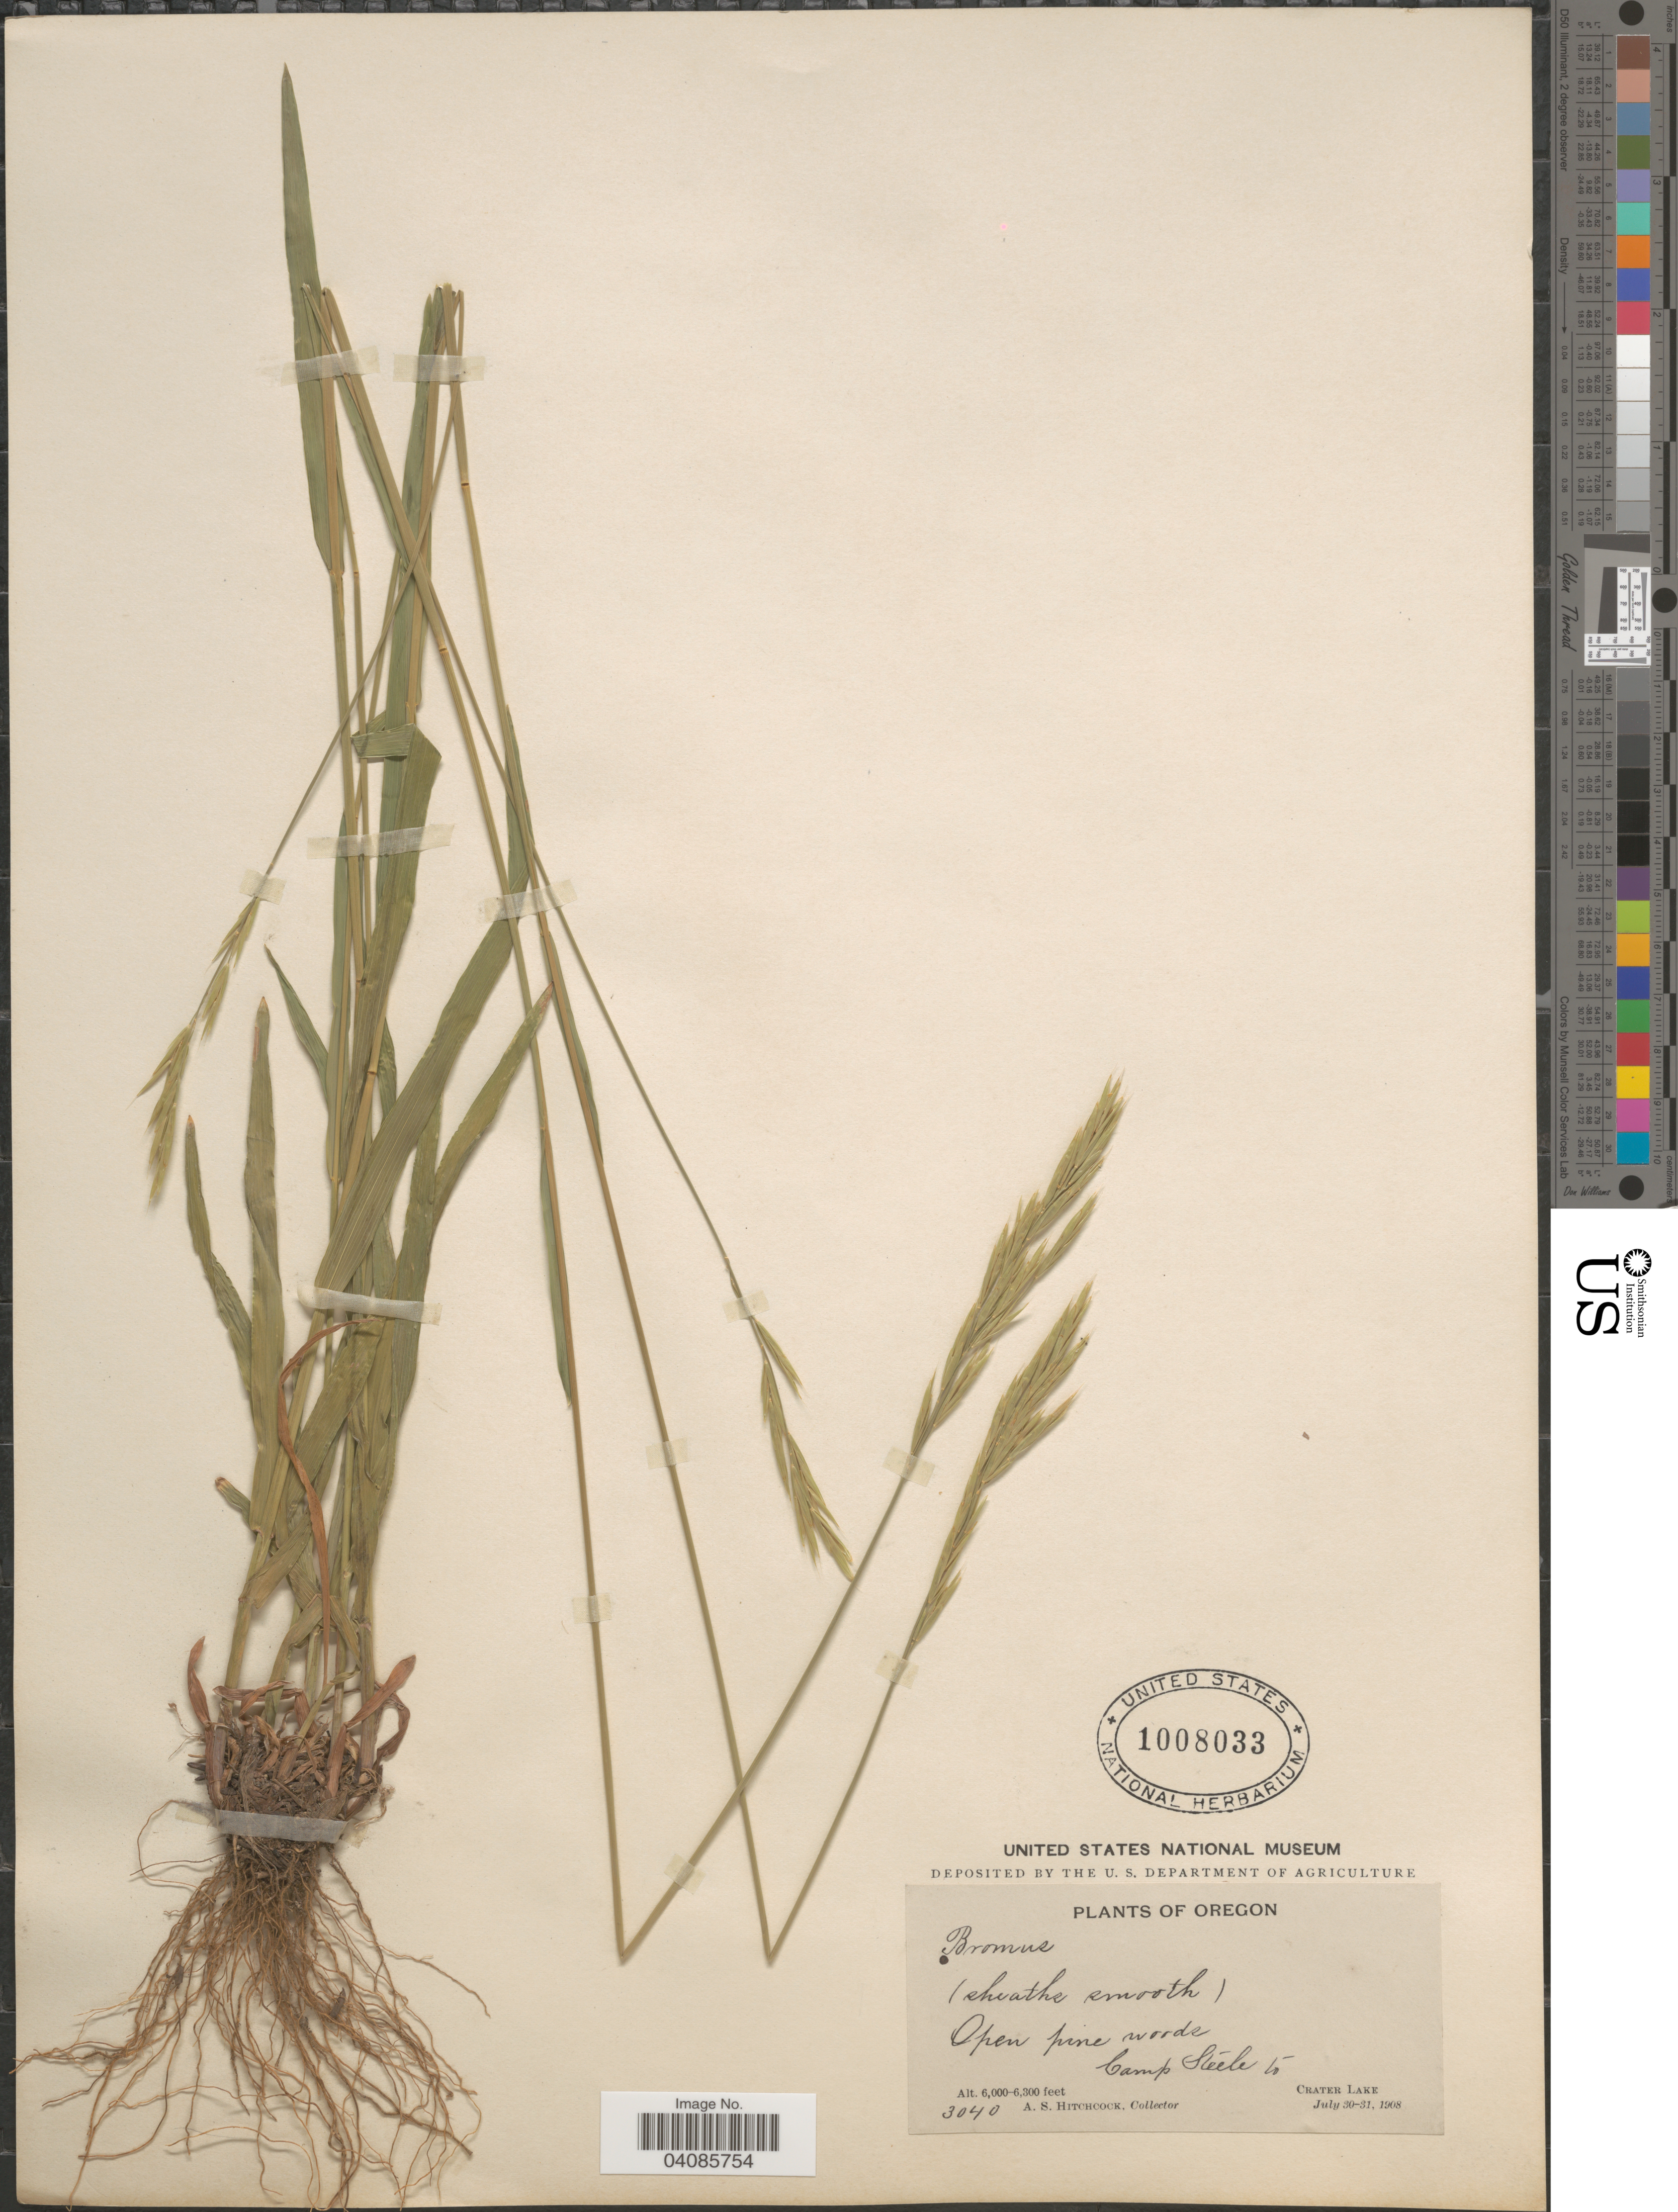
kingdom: Plantae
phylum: Tracheophyta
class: Liliopsida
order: Poales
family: Poaceae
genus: Bromus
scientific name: Bromus suksdorfii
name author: Vasey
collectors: A. S. Hitchcock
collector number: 3040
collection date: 1908-07-30/1908-07-31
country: United States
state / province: Oregon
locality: Open pine woods. Camp Steele to Crater Lake.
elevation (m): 1829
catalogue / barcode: US 1008033